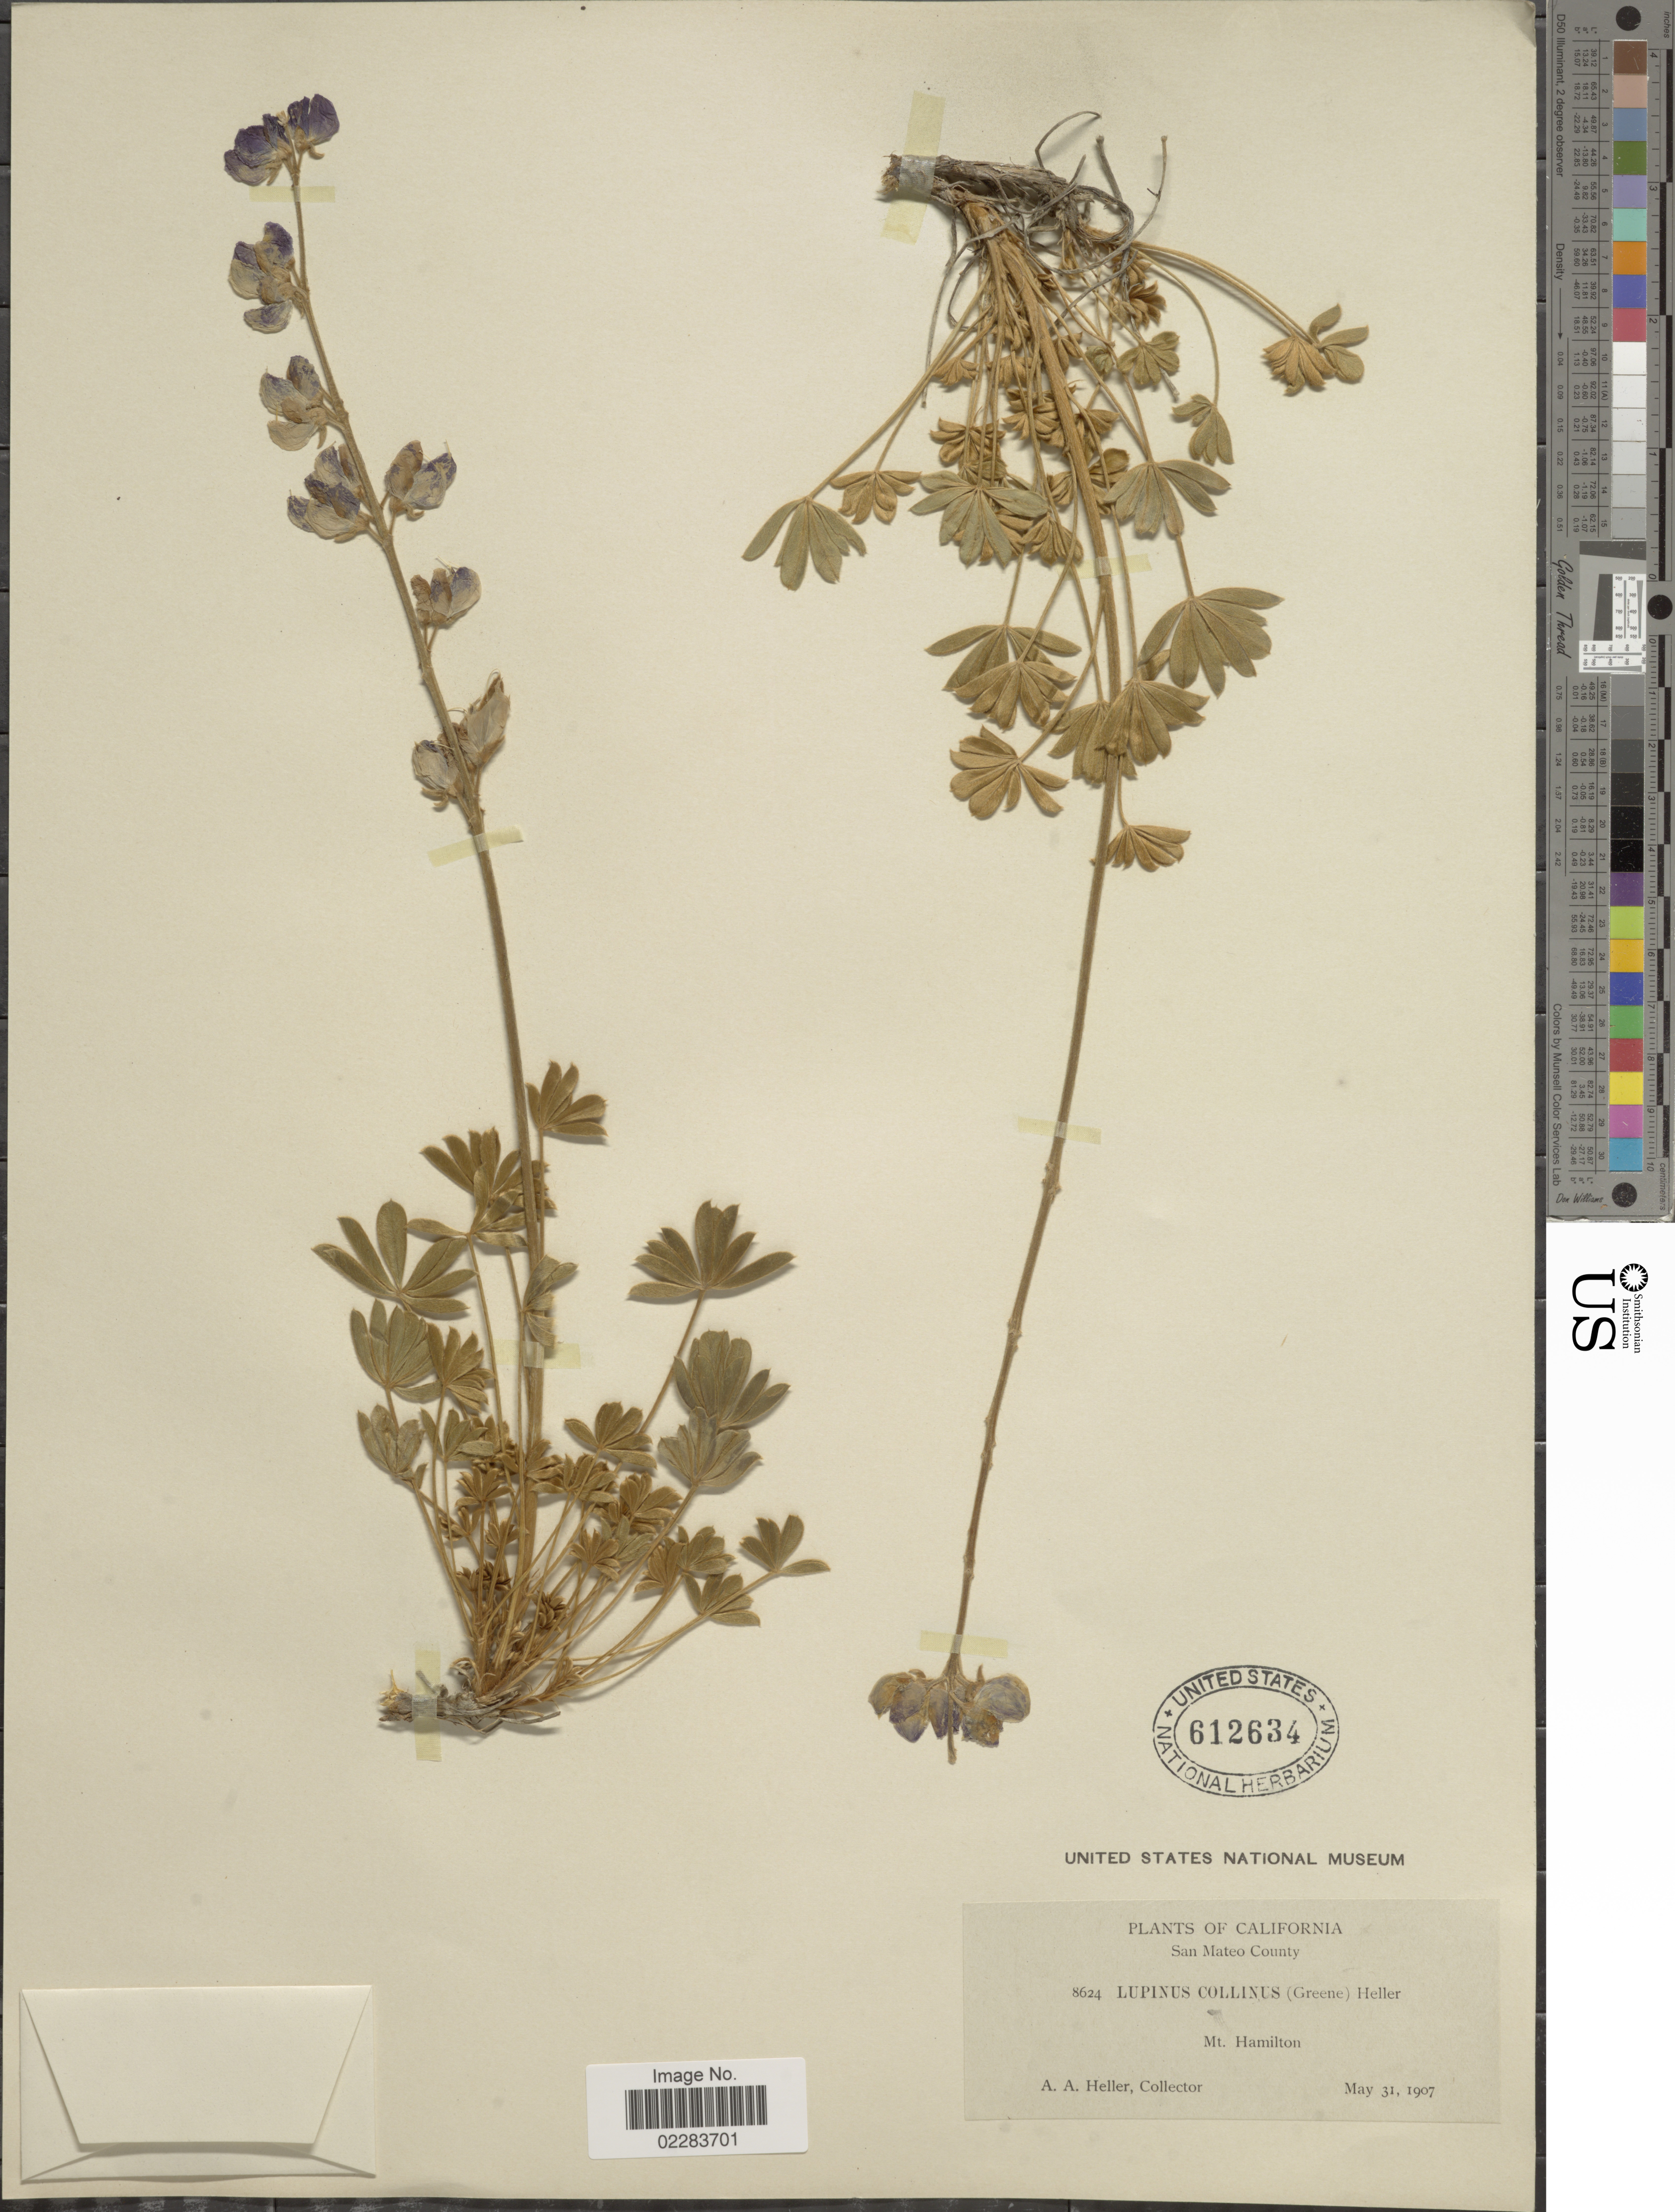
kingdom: Plantae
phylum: Tracheophyta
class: Magnoliopsida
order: Fabales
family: Fabaceae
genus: Lupinus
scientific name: Lupinus albifrons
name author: Benth.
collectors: A. A. Heller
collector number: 8624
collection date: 1907-05-31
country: United States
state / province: California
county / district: San Mateo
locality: San Mateo County. Mt. Hamilton.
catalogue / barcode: US 612634